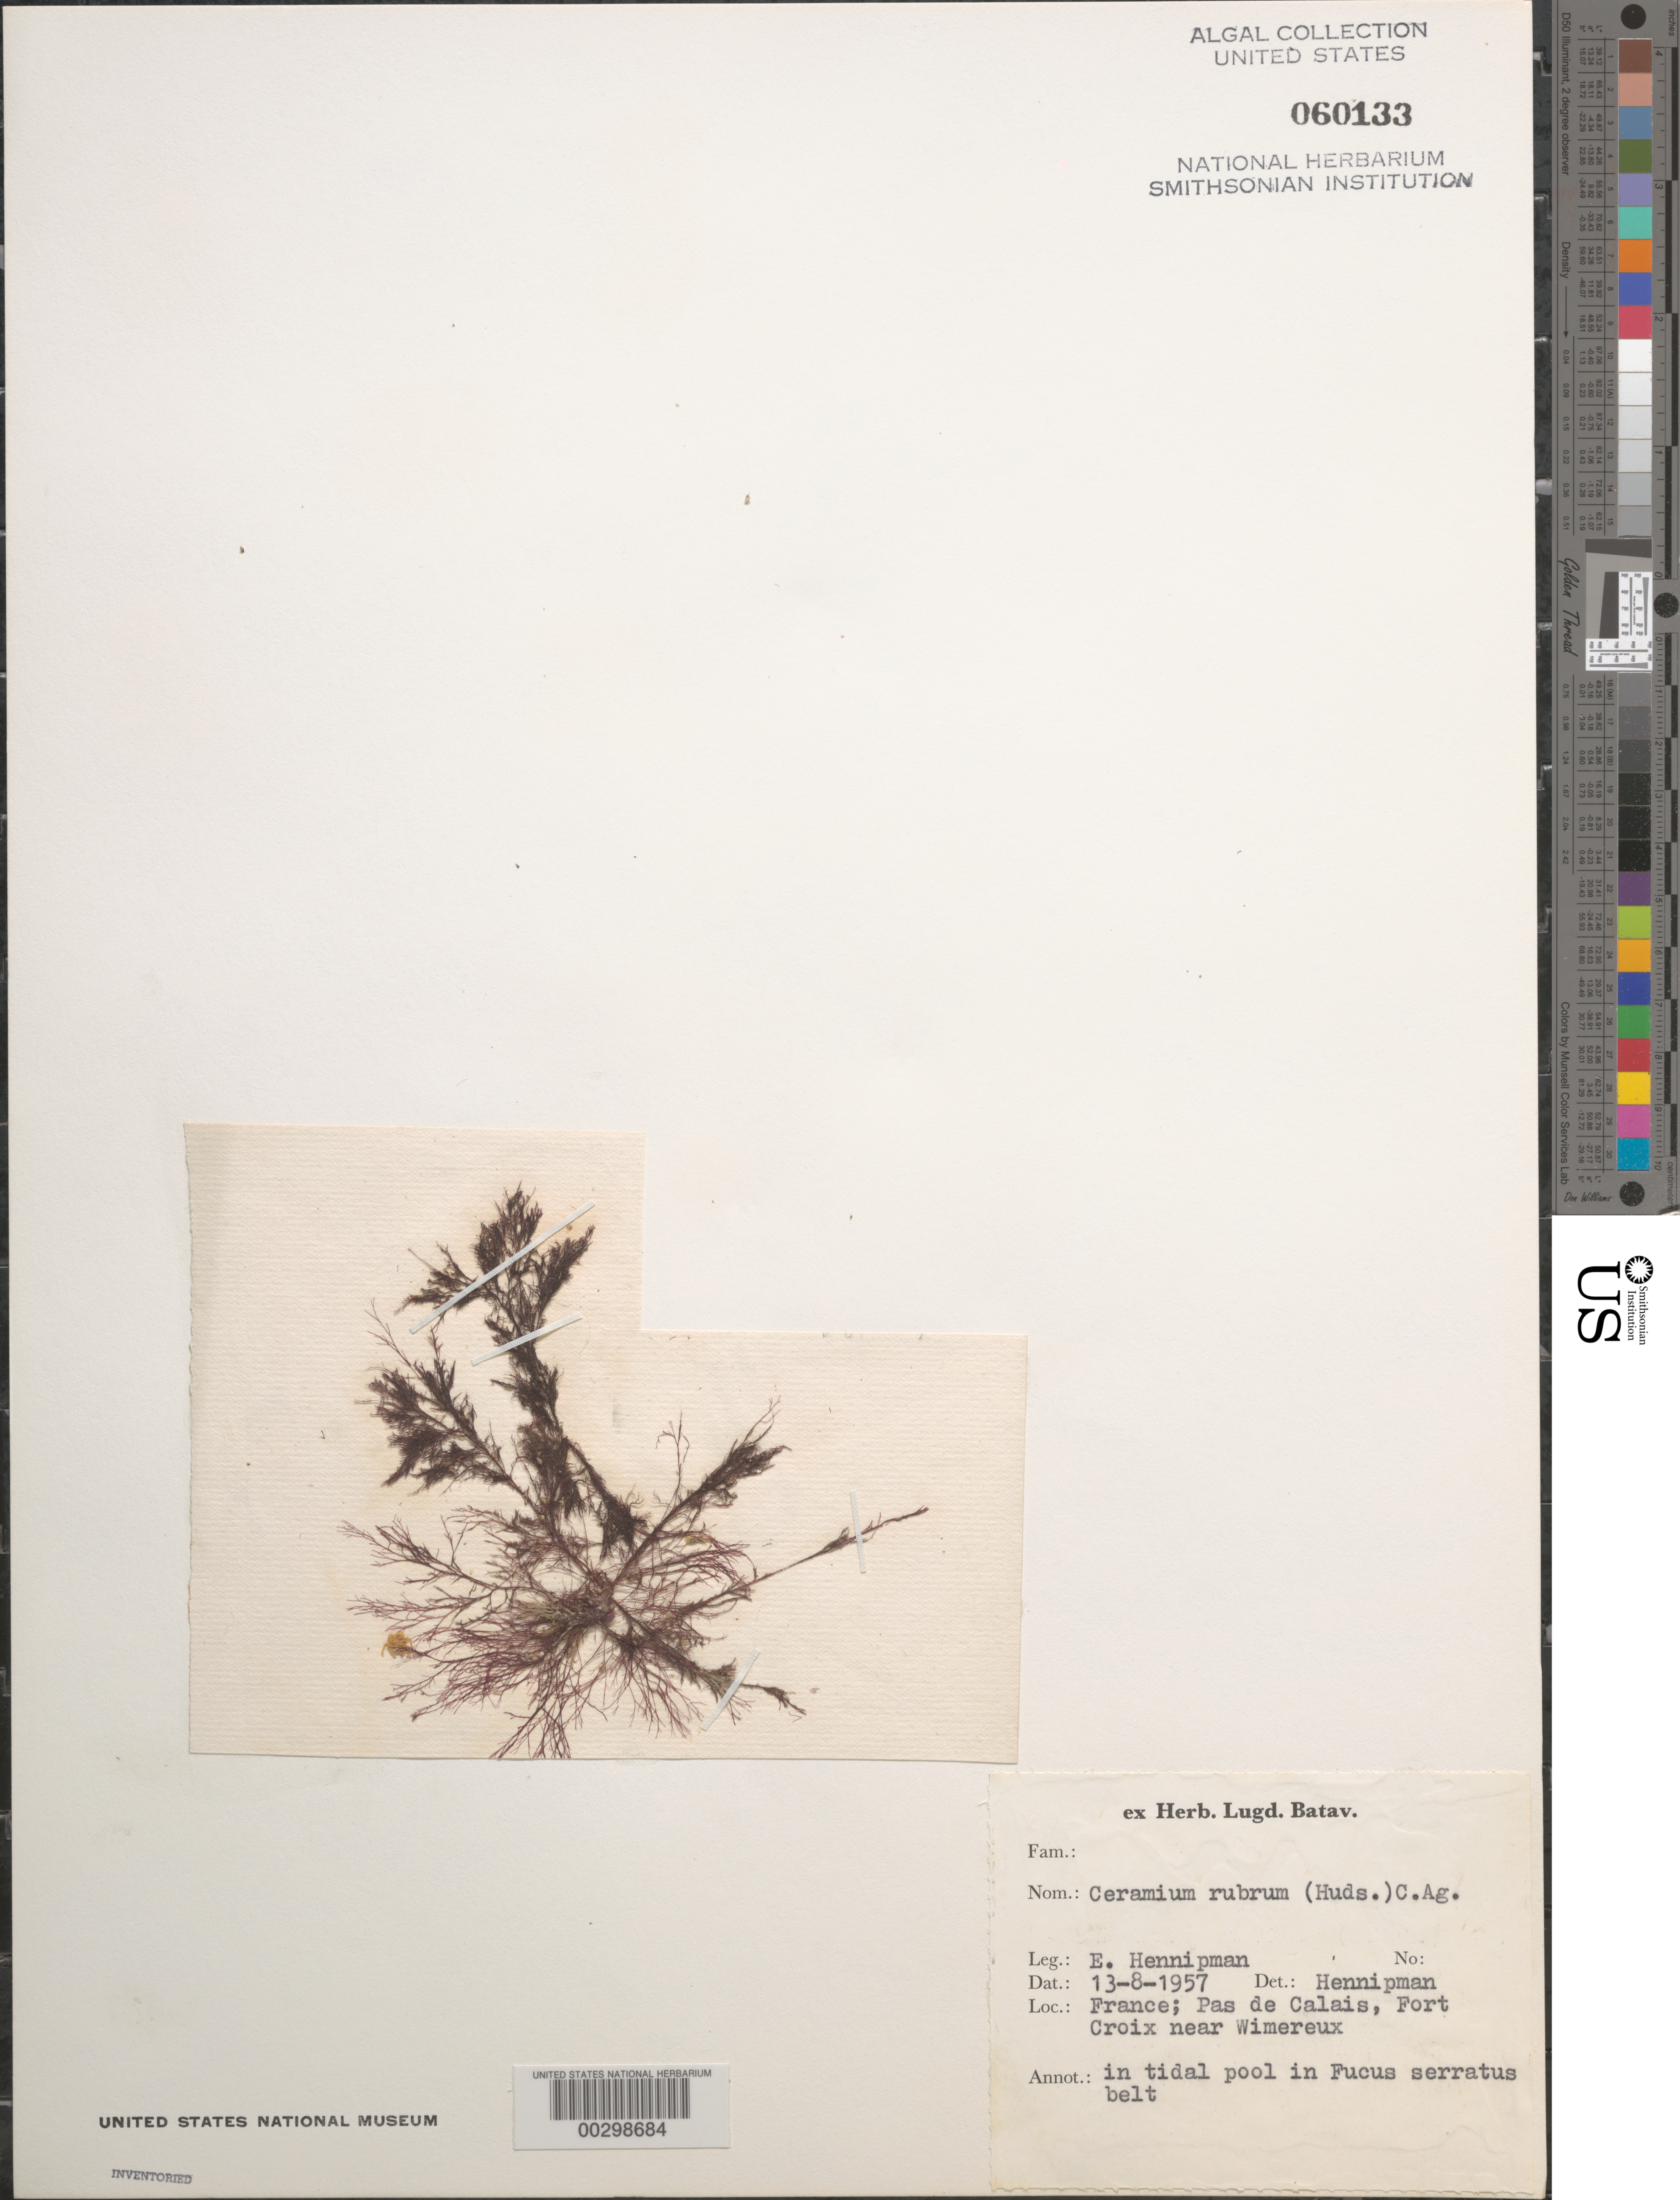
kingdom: Plantae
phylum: Rhodophyta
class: Florideophyceae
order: Ceramiales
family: Ceramiaceae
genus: Ceramium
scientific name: Ceramium rubrum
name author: C. Agardh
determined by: Hennipman, E.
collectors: E. Hennipman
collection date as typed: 13 Aug 1957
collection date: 1957-08-13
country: France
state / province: Hauts-de-France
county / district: Pas-de-Calais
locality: Fort Croix, near Wimereux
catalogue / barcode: US 60133